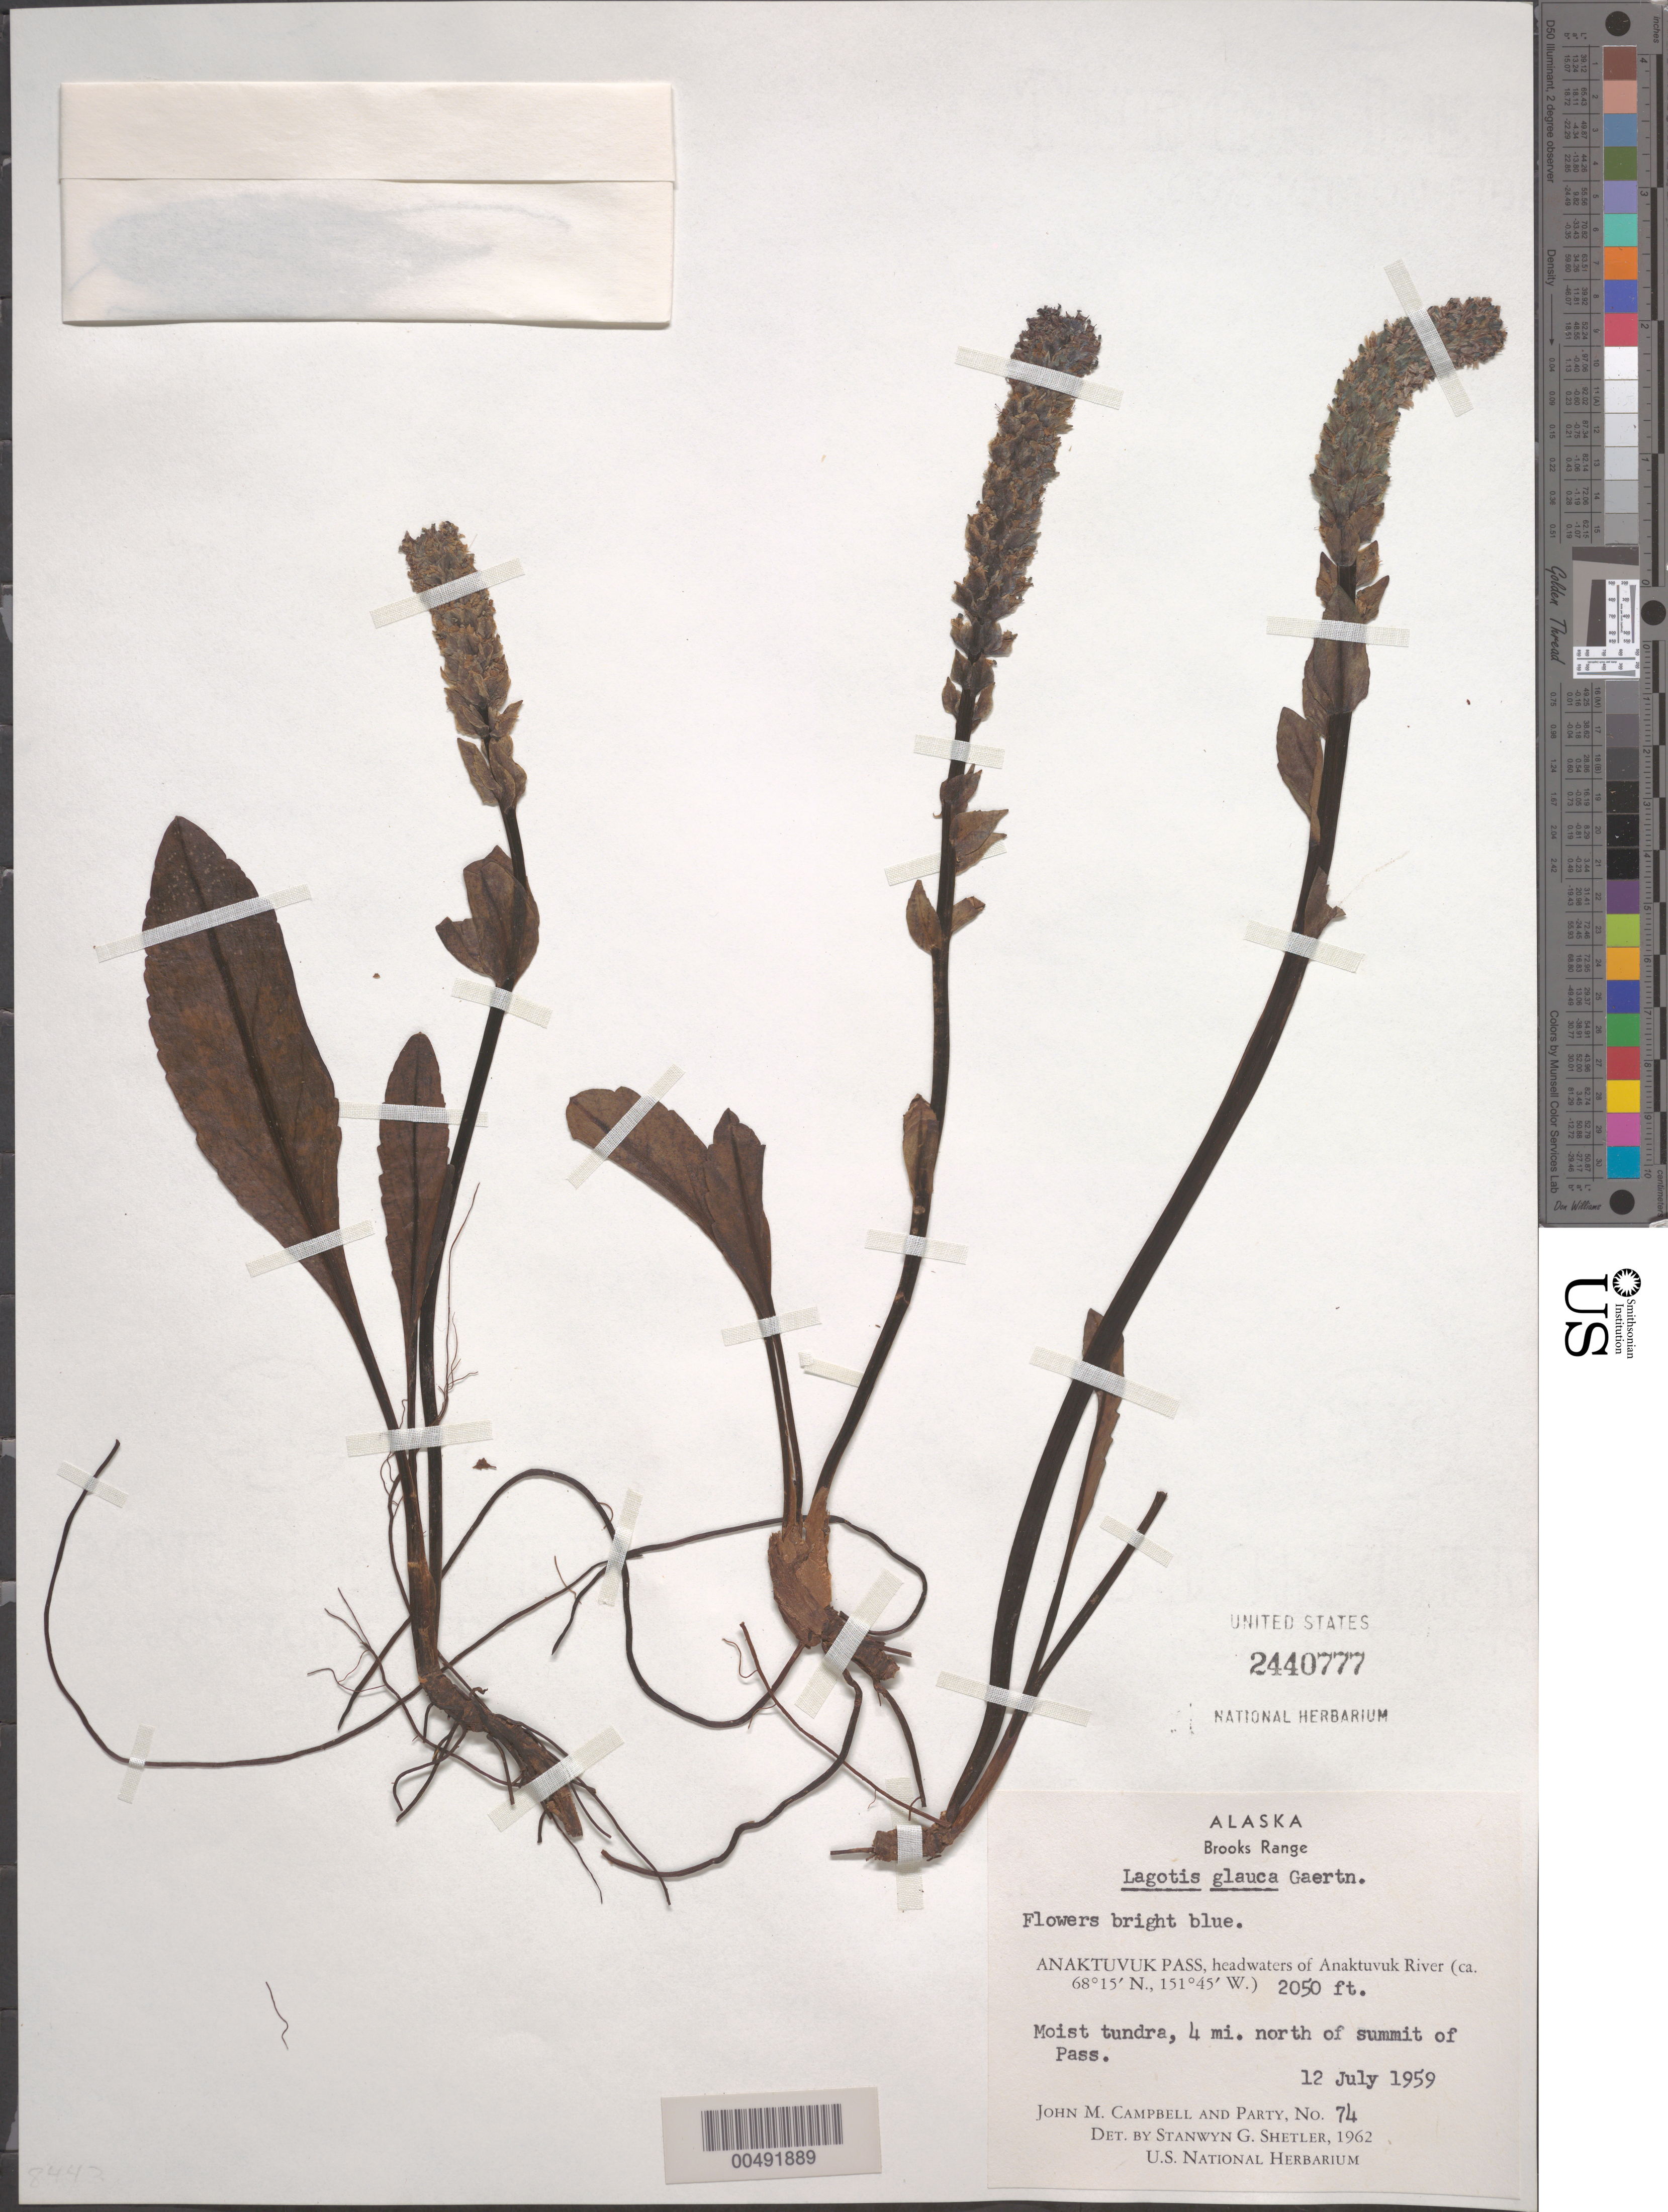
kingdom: Plantae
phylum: Tracheophyta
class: Magnoliopsida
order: Lamiales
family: Plantaginaceae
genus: Lagotis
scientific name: Lagotis glauca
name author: Gaertn.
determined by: Shetler, Stanwyn G., (US), NMNH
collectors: J. M. Campbell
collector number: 74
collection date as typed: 12 Jul 1959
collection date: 1959-07-12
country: United States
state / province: Alaska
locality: Brooks Range, 4 mi. N of summit of Anaktuvuk Pass, headwaters of Anaktuvuk River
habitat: moist tundra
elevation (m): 625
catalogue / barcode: US 2440777